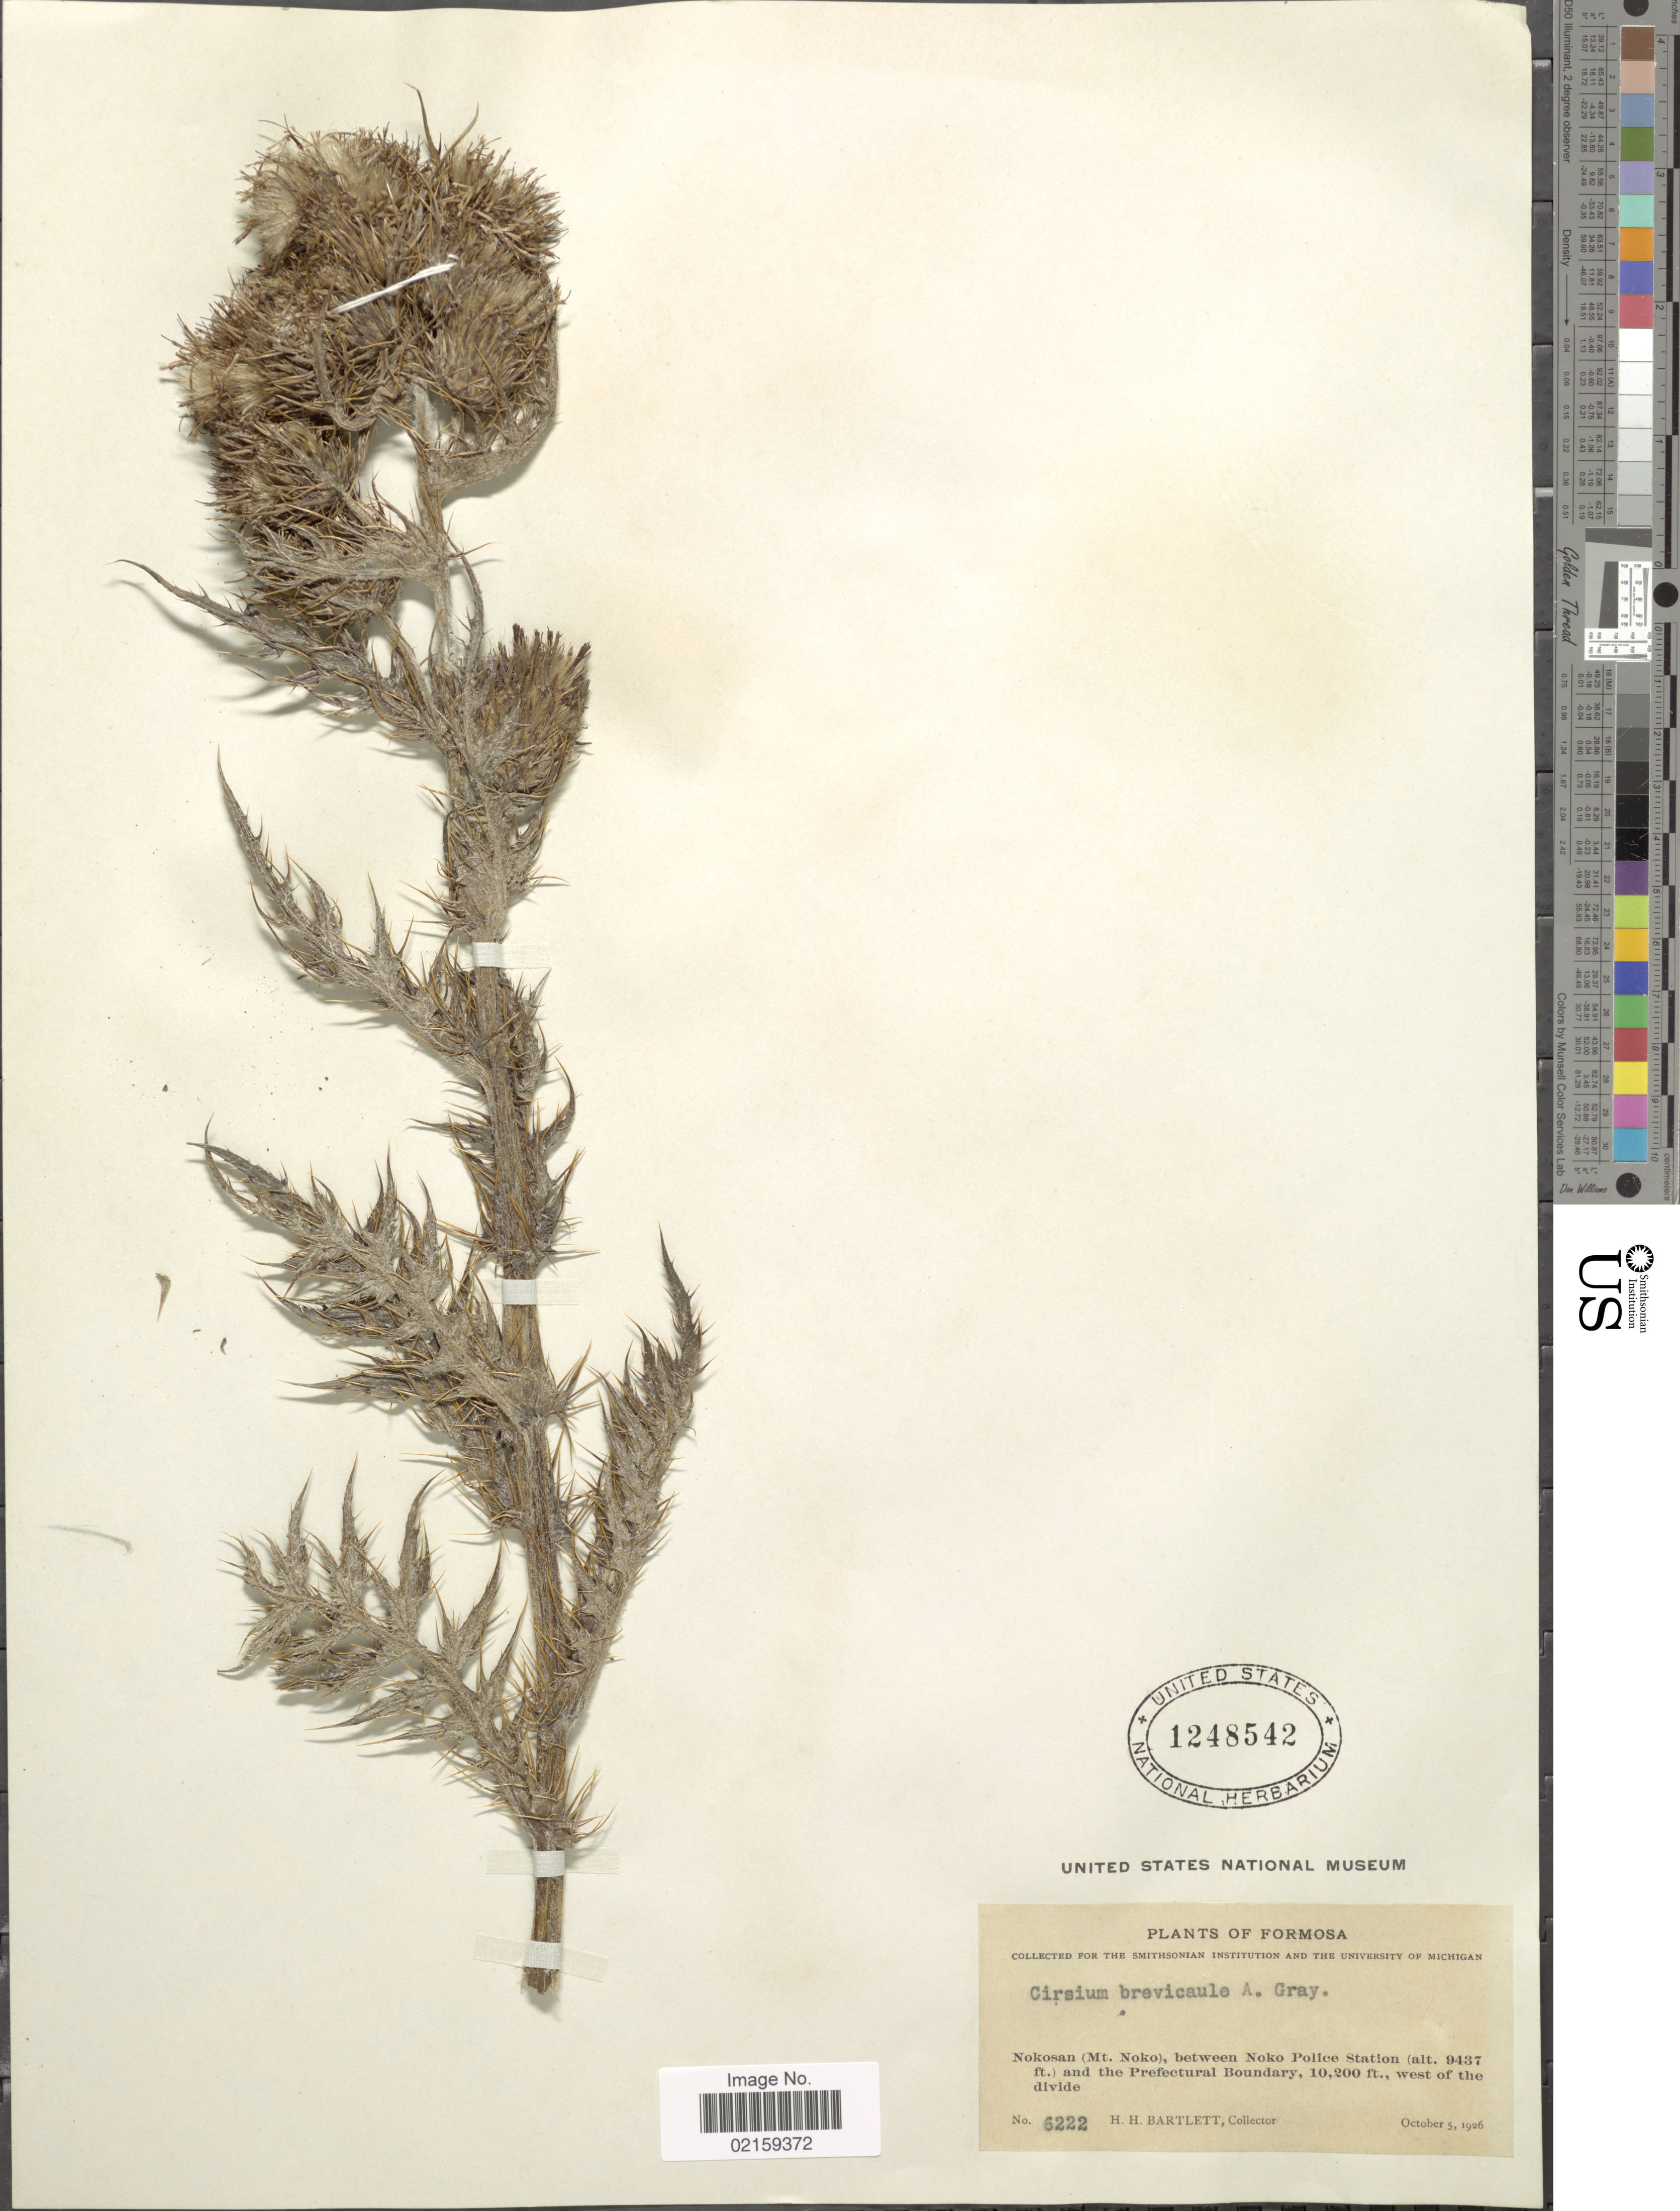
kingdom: Plantae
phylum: Tracheophyta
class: Magnoliopsida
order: Asterales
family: Asteraceae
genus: Cirsium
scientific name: Cirsium brevicaule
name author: A. Gray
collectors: H. H. Bartlett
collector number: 6222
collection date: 1926-10-05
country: Taiwan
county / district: Hualien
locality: Formosa. Nokosan (Mt. Noko), between Noko Police Station and the Prefectural Boundary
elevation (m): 3109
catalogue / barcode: US 1248542